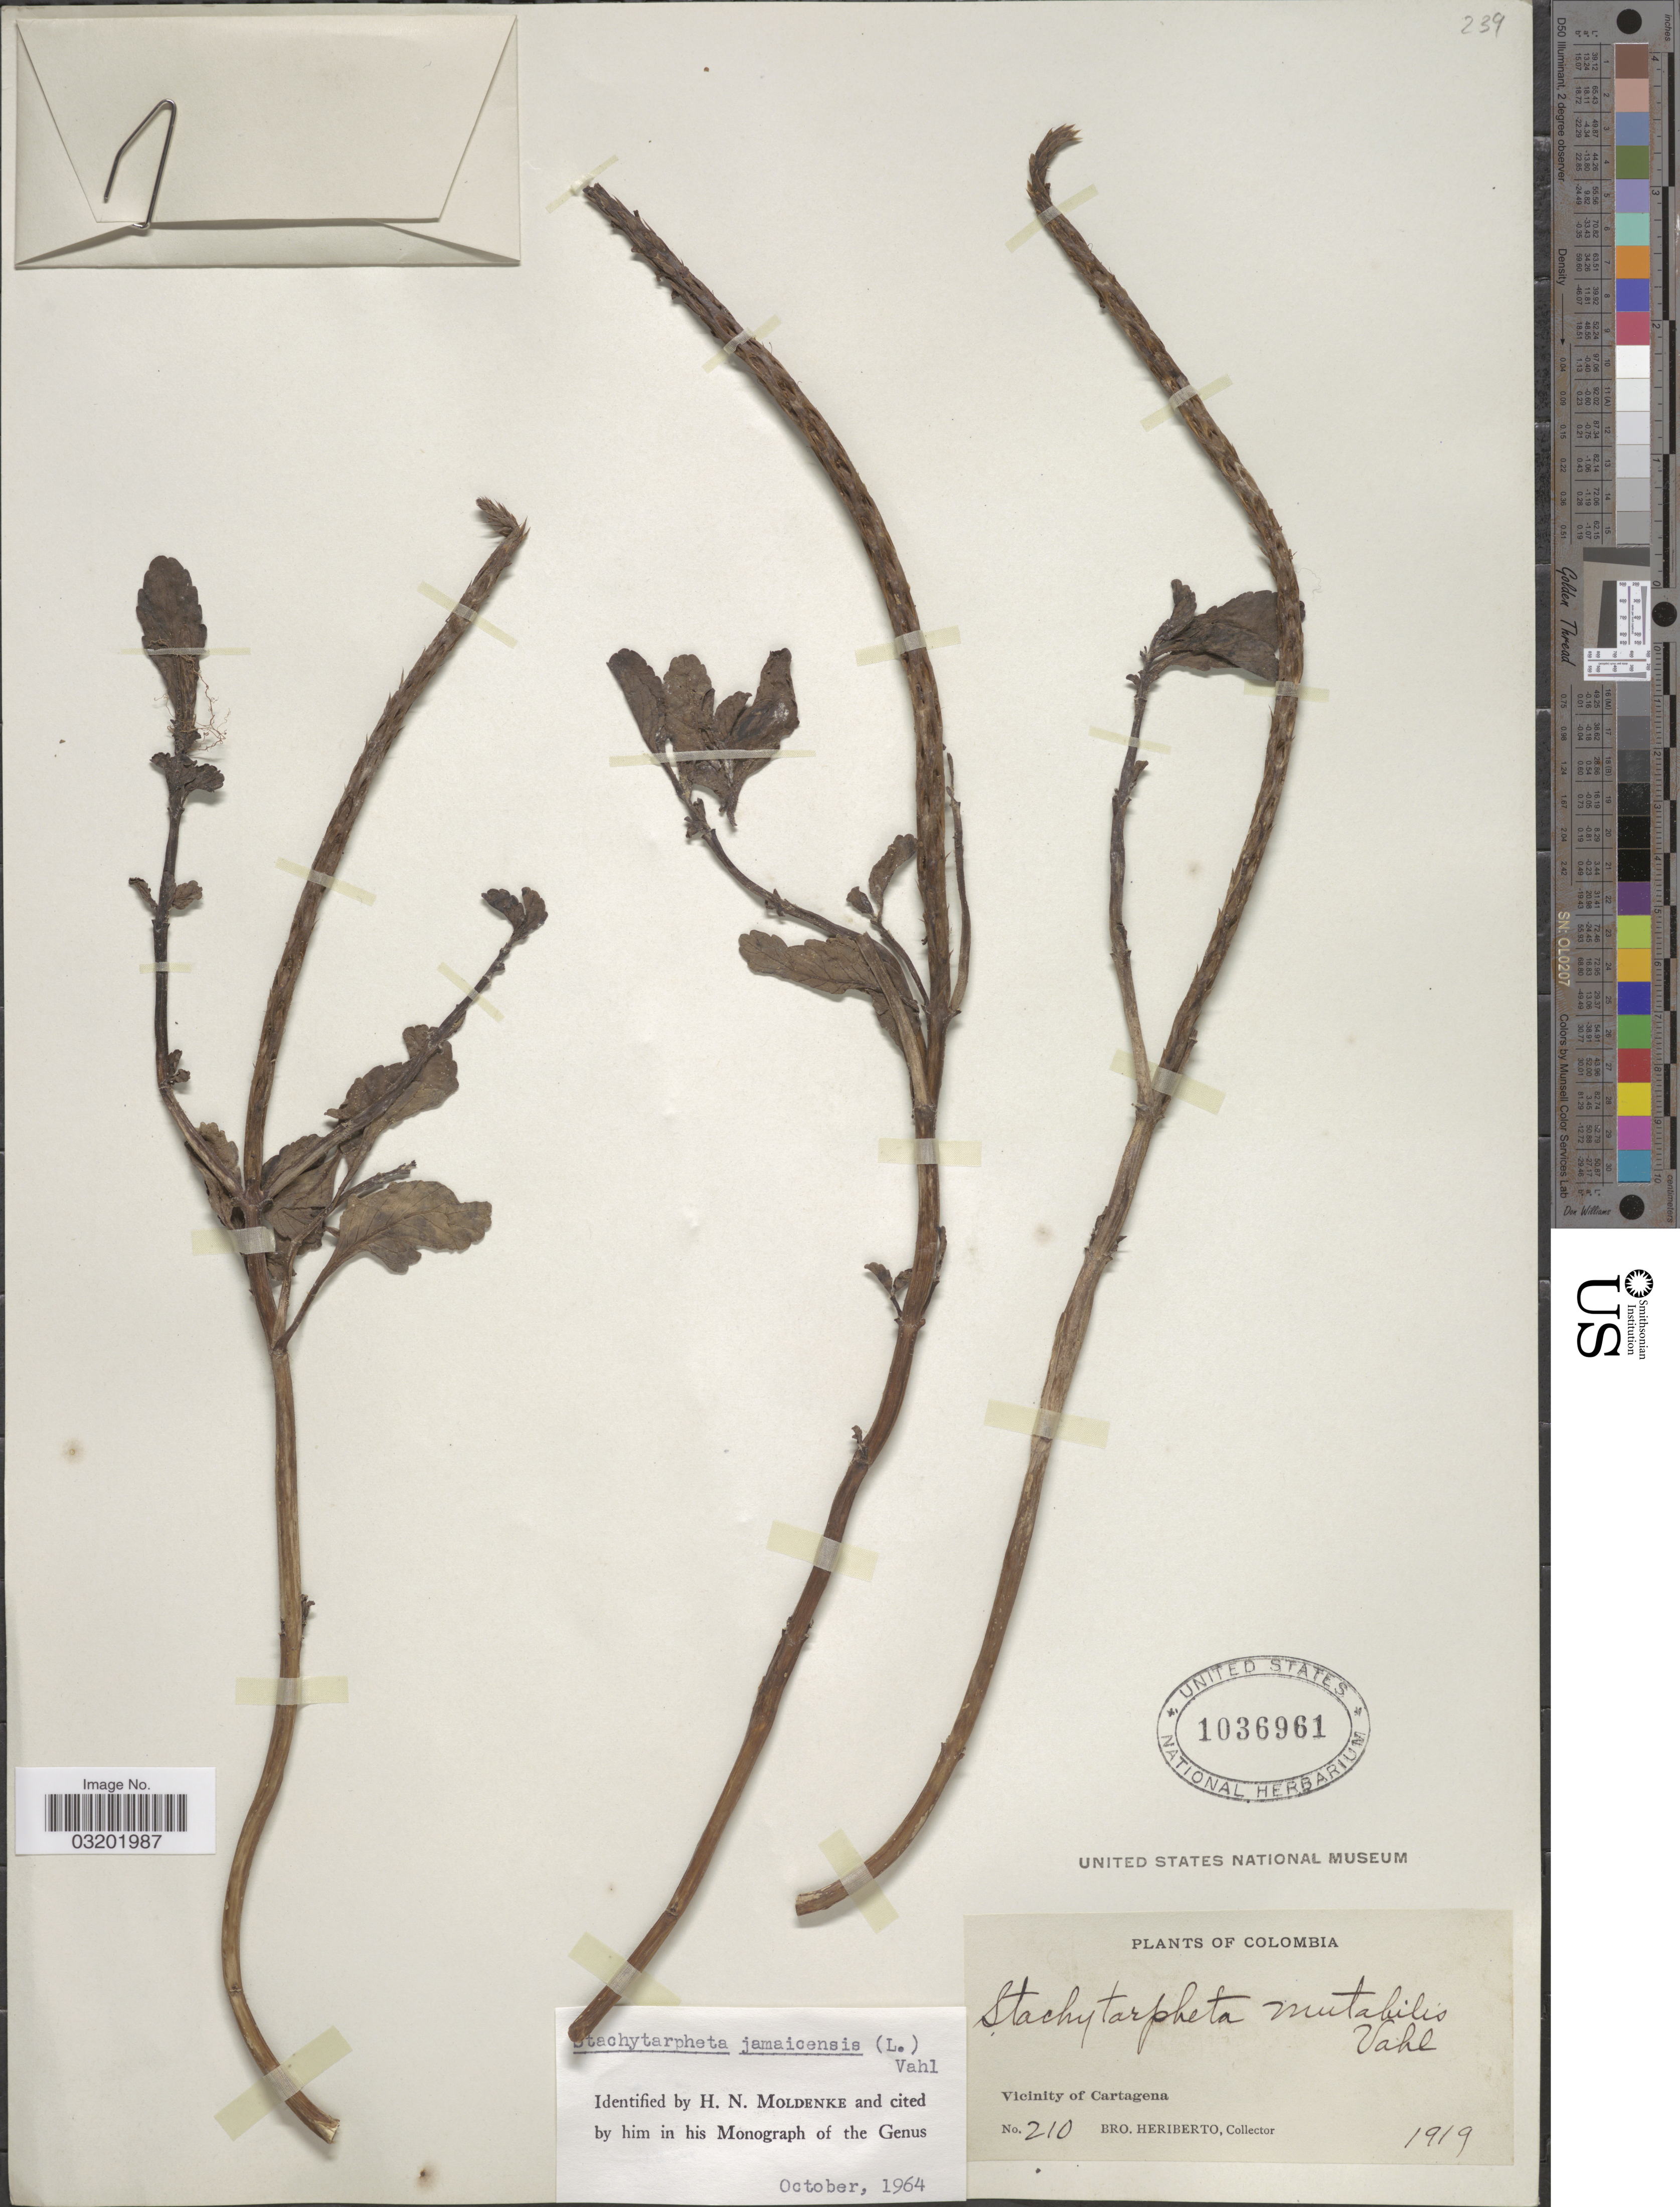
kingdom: Plantae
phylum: Tracheophyta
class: Magnoliopsida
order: Lamiales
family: Verbenaceae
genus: Stachytarpheta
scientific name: Stachytarpheta jamaicensis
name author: (L.) Vahl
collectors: B. Heriberto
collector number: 210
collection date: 1919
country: Colombia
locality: Vicinity of Cartagena.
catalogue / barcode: US 1036961